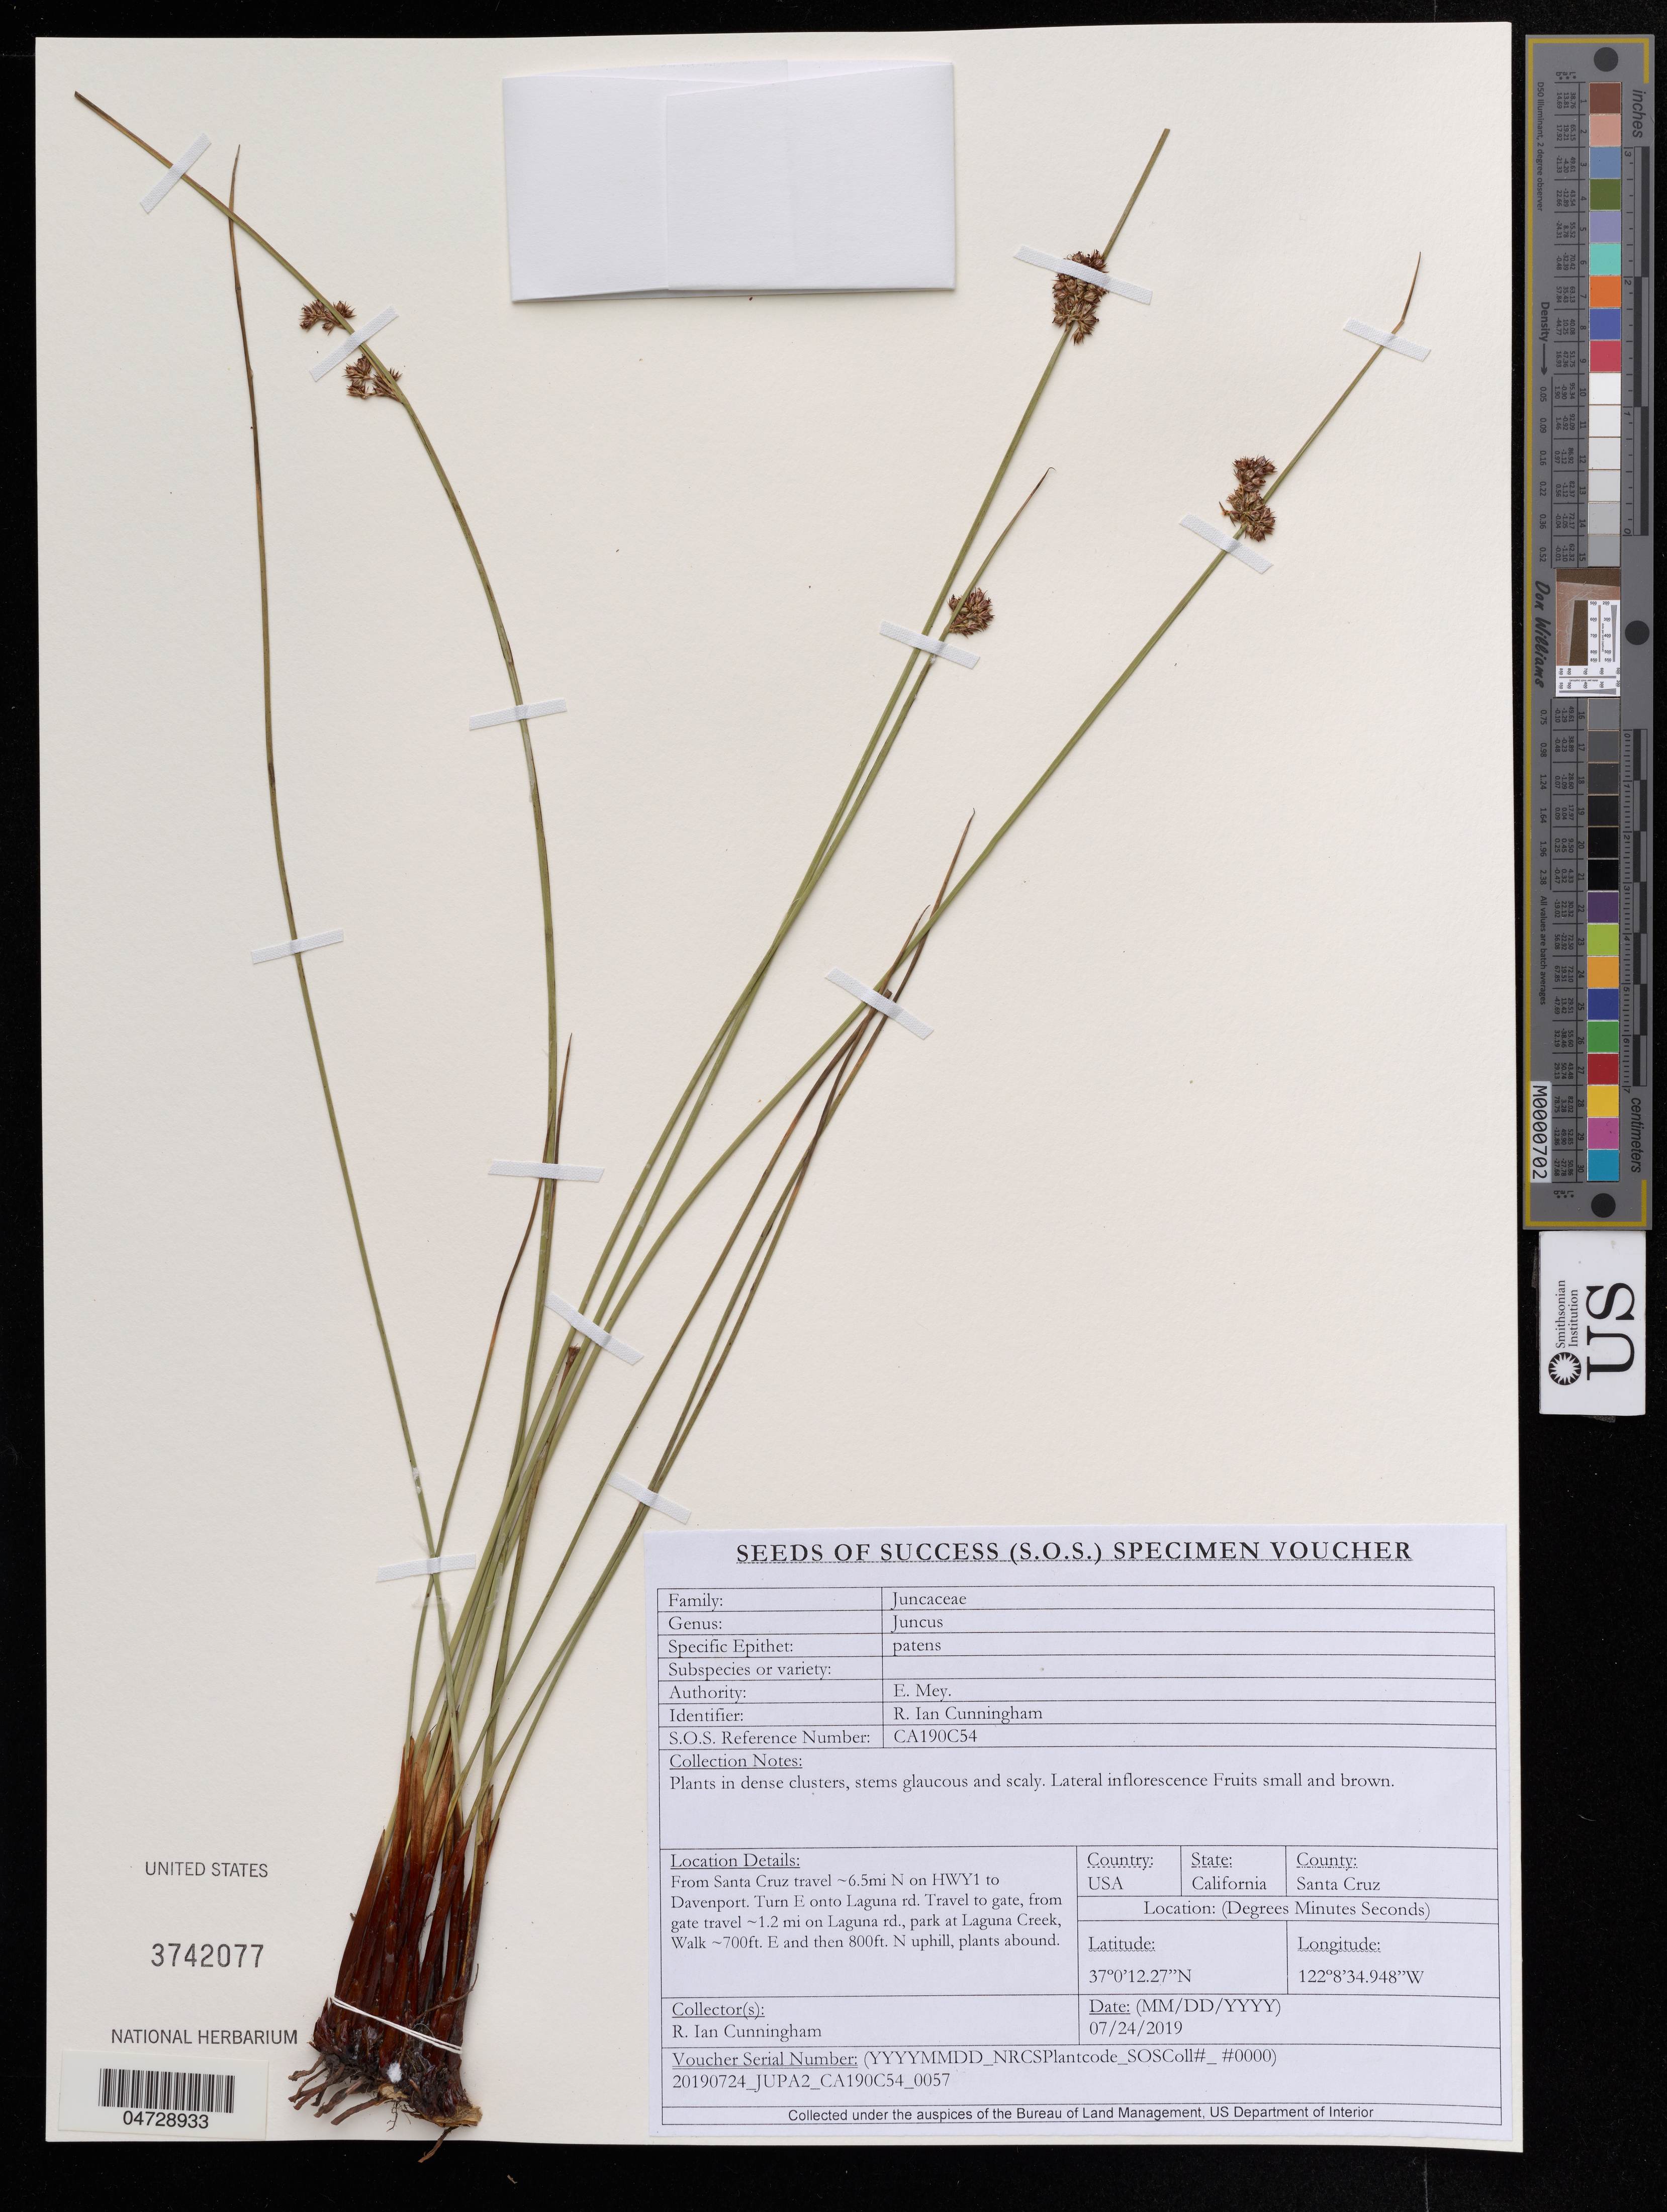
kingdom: Plantae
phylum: Tracheophyta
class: Liliopsida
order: Poales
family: Juncaceae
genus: Juncus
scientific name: Juncus patens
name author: E. Mey.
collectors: R. Cunningham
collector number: CA190C54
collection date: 2019-07-24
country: United States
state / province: California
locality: From Santa Cruz travel - 6.5mi N on HWY1 to Davenport. Turn e onto Laguna rd. Travel to gate, from gate travel - 1.2mi on Laguna rd., park at Laguna Creek, Walk - 700 ft. E and then 800 ft. N uphill.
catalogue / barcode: US 3742077